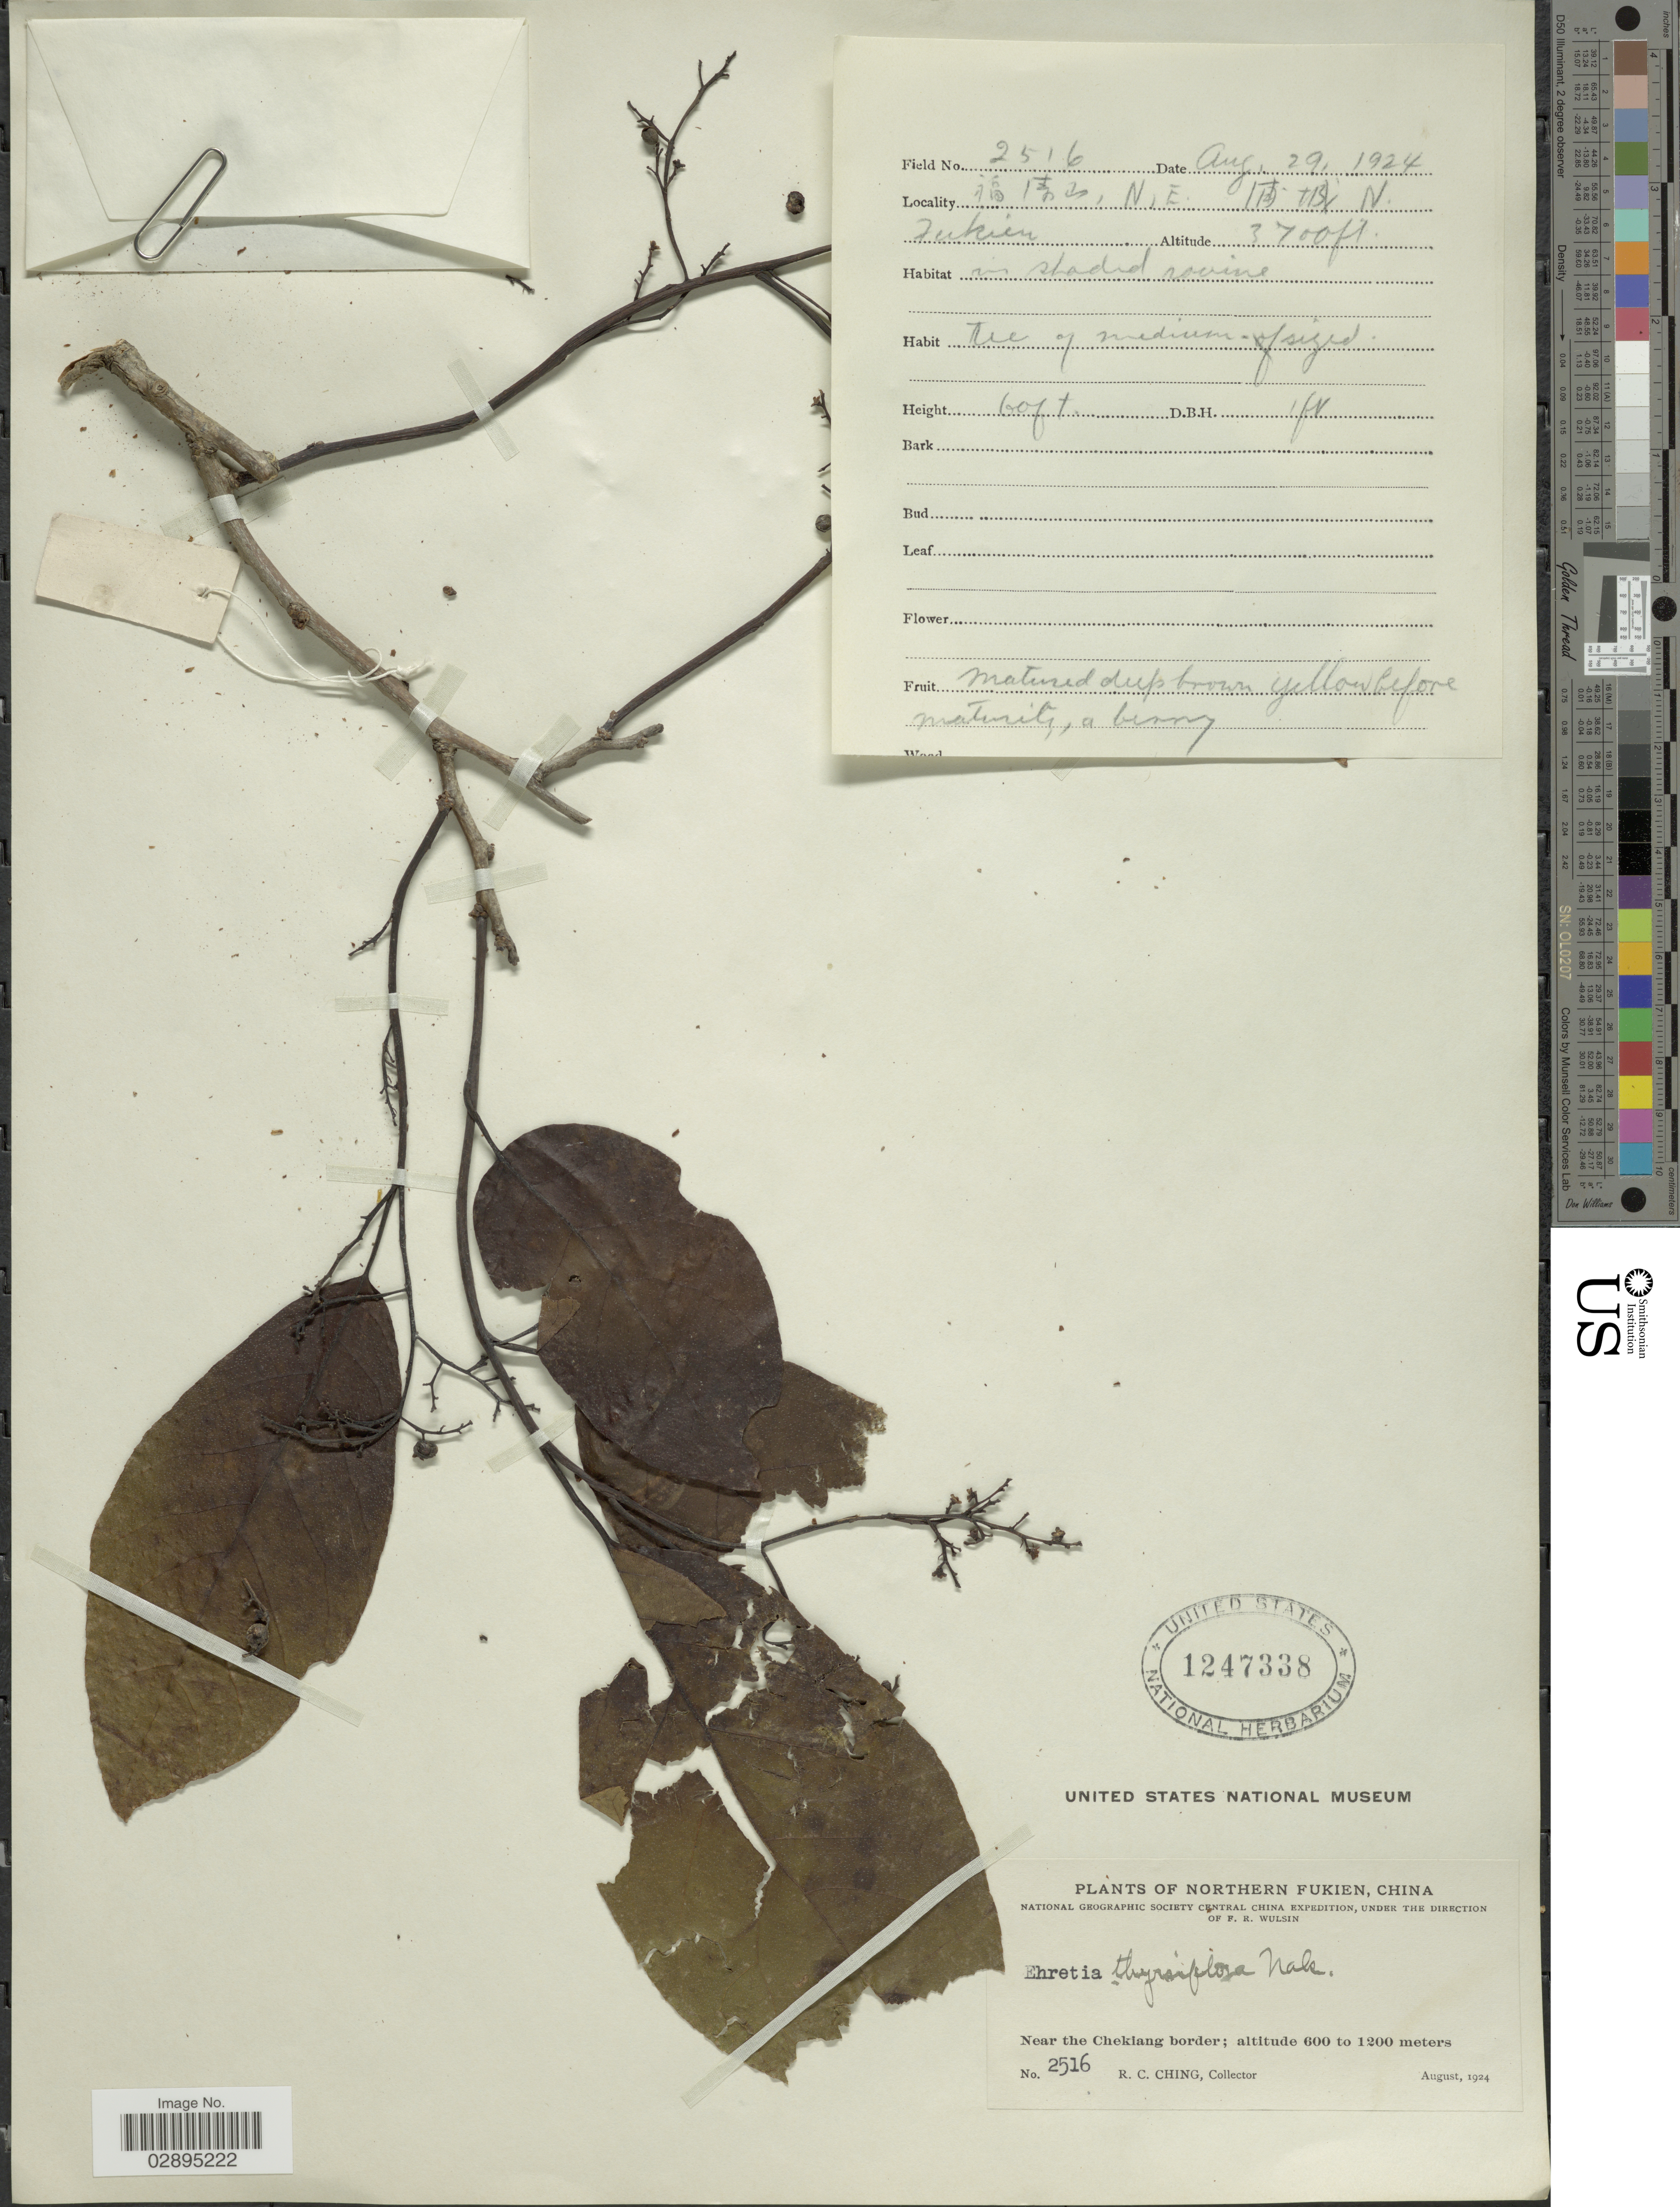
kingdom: Plantae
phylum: Tracheophyta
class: Magnoliopsida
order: Boraginales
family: Ehretiaceae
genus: Ehretia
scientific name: Ehretia acuminata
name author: R. Br.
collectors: R. C. Ching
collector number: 2516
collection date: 1924-08-29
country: China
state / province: Fujian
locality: Northern Fukien. Near the Chekiang border.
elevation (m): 1128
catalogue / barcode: US 1247338